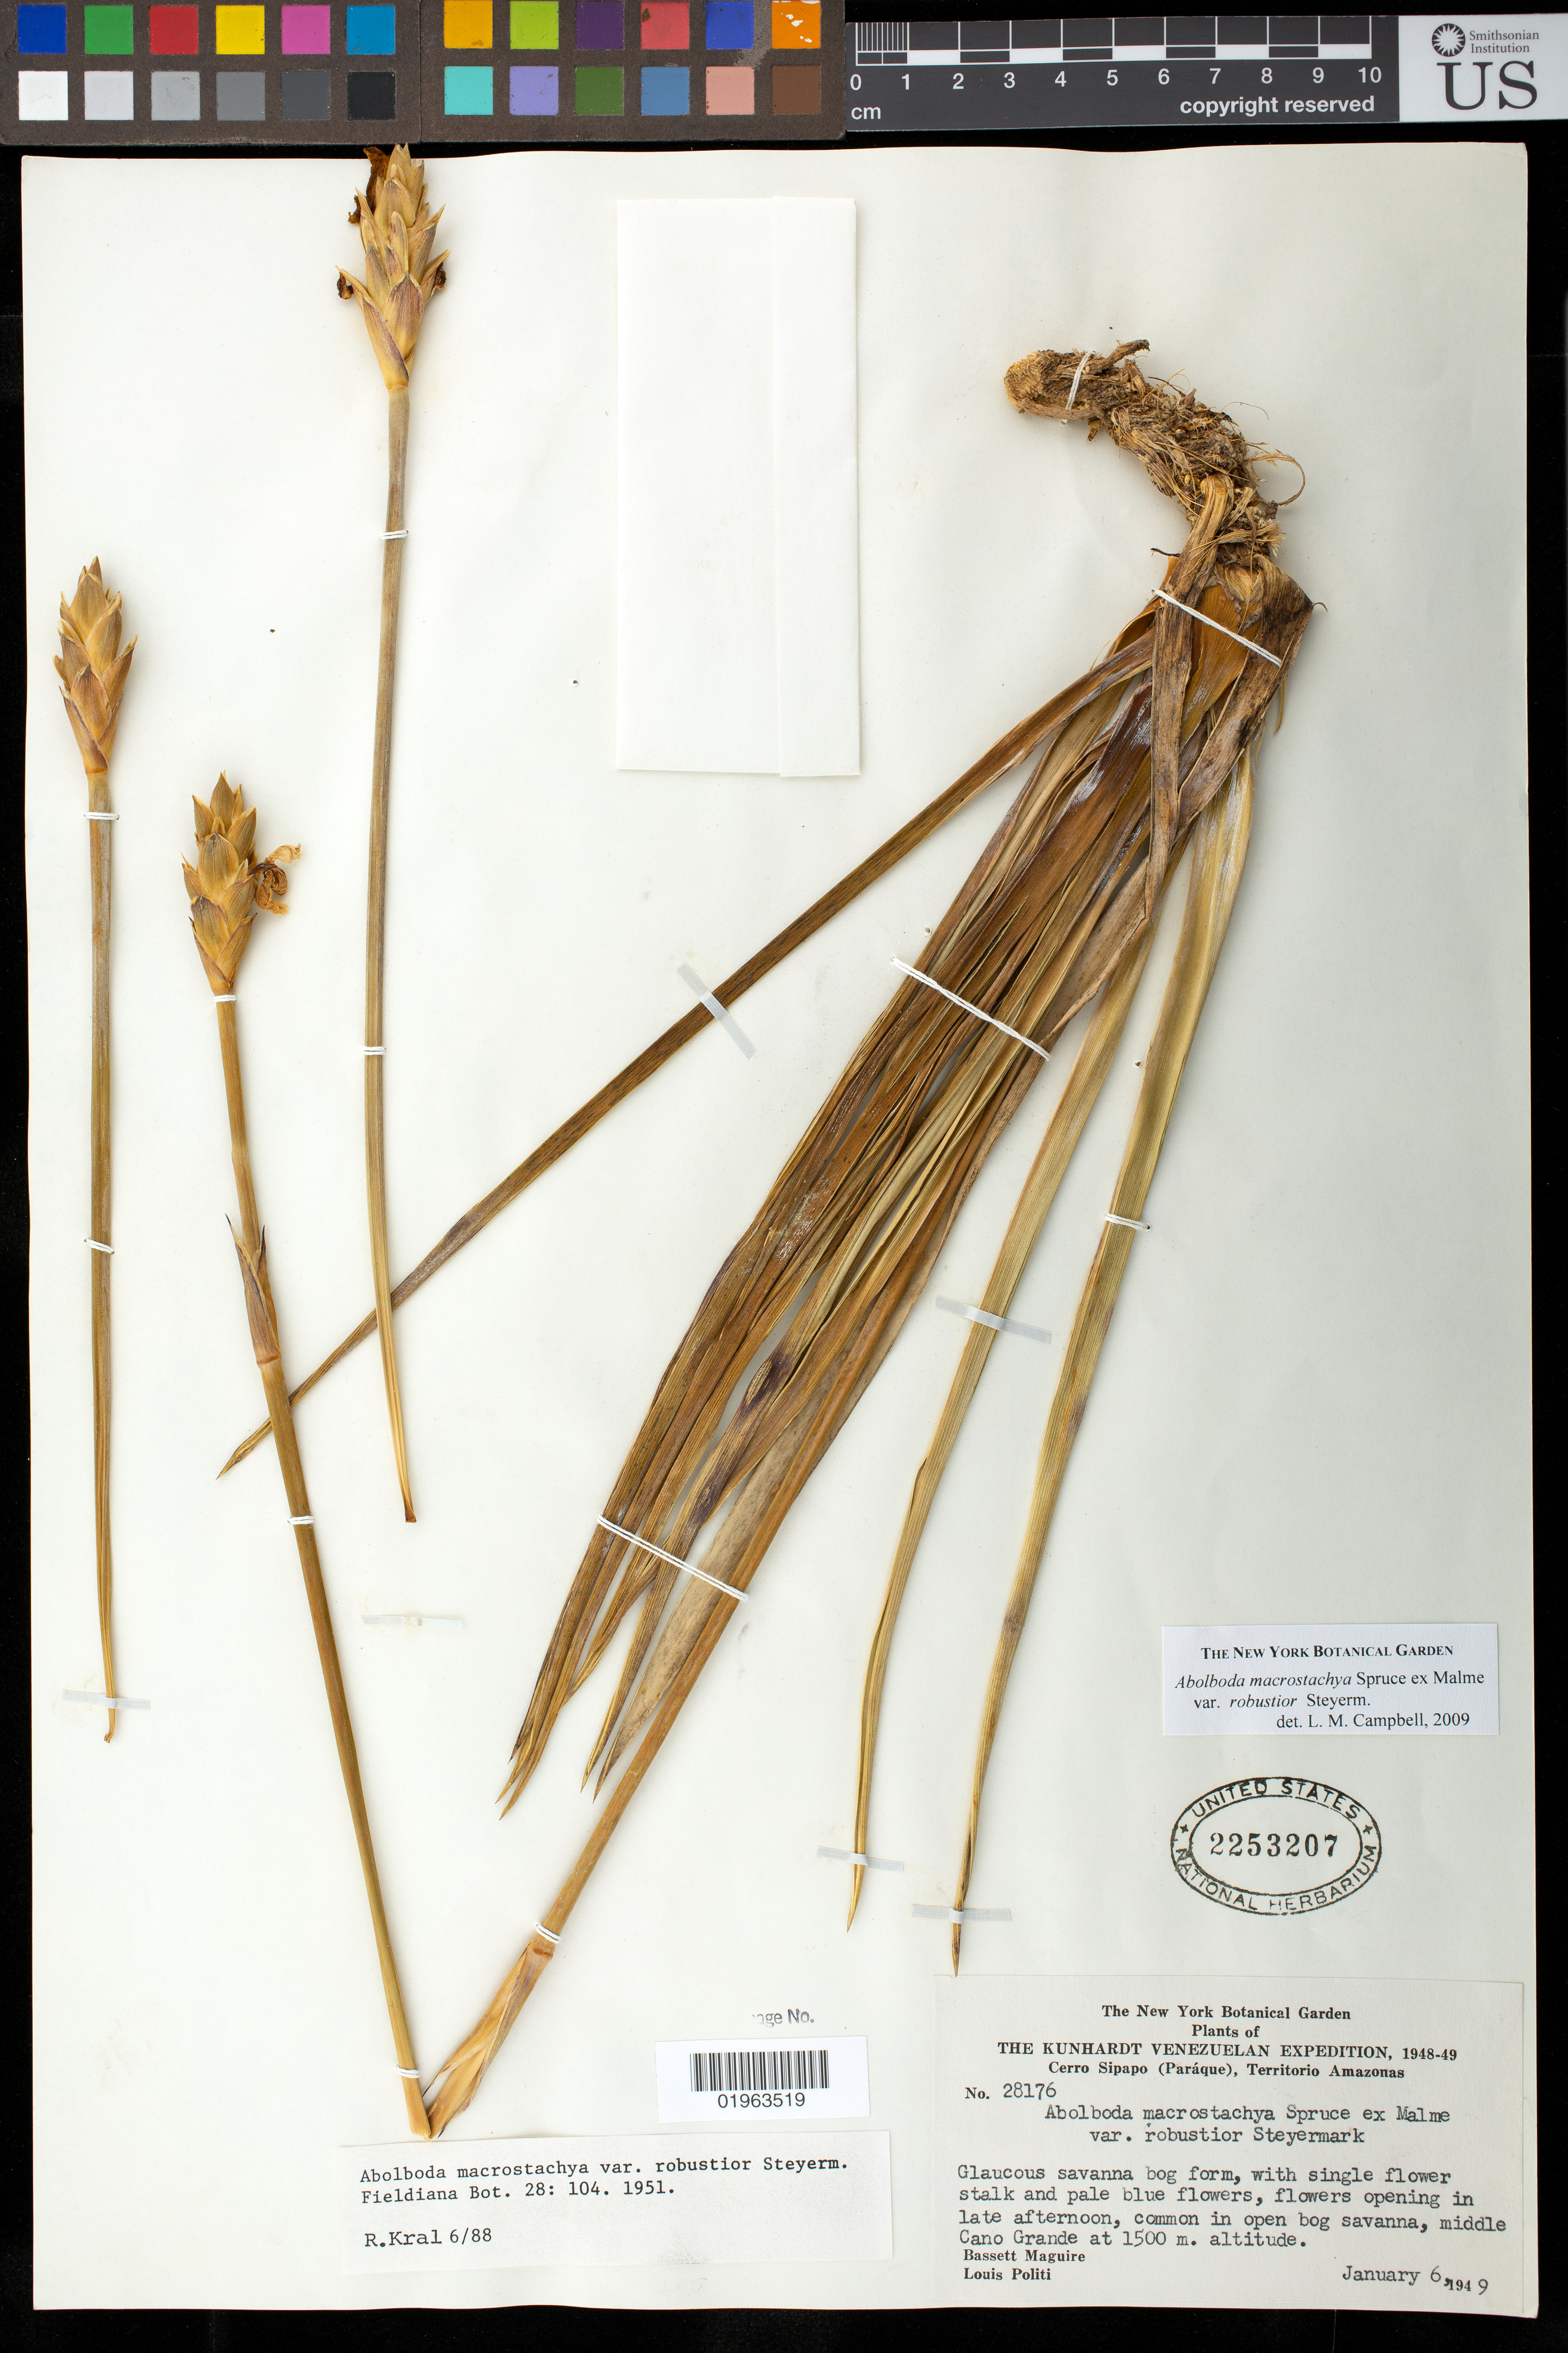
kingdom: Plantae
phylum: Tracheophyta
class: Liliopsida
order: Poales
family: Xyridaceae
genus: Abolboda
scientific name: Abolboda macrostachya var. robustior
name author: Steyerm.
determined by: Campbell, L. M.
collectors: B. Maguire & L. Politi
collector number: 28176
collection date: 1949-01-06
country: Venezuela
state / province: Amazonas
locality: Cerro Sipapo (Paráque), Campo Grande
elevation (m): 1500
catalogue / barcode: US 2253207